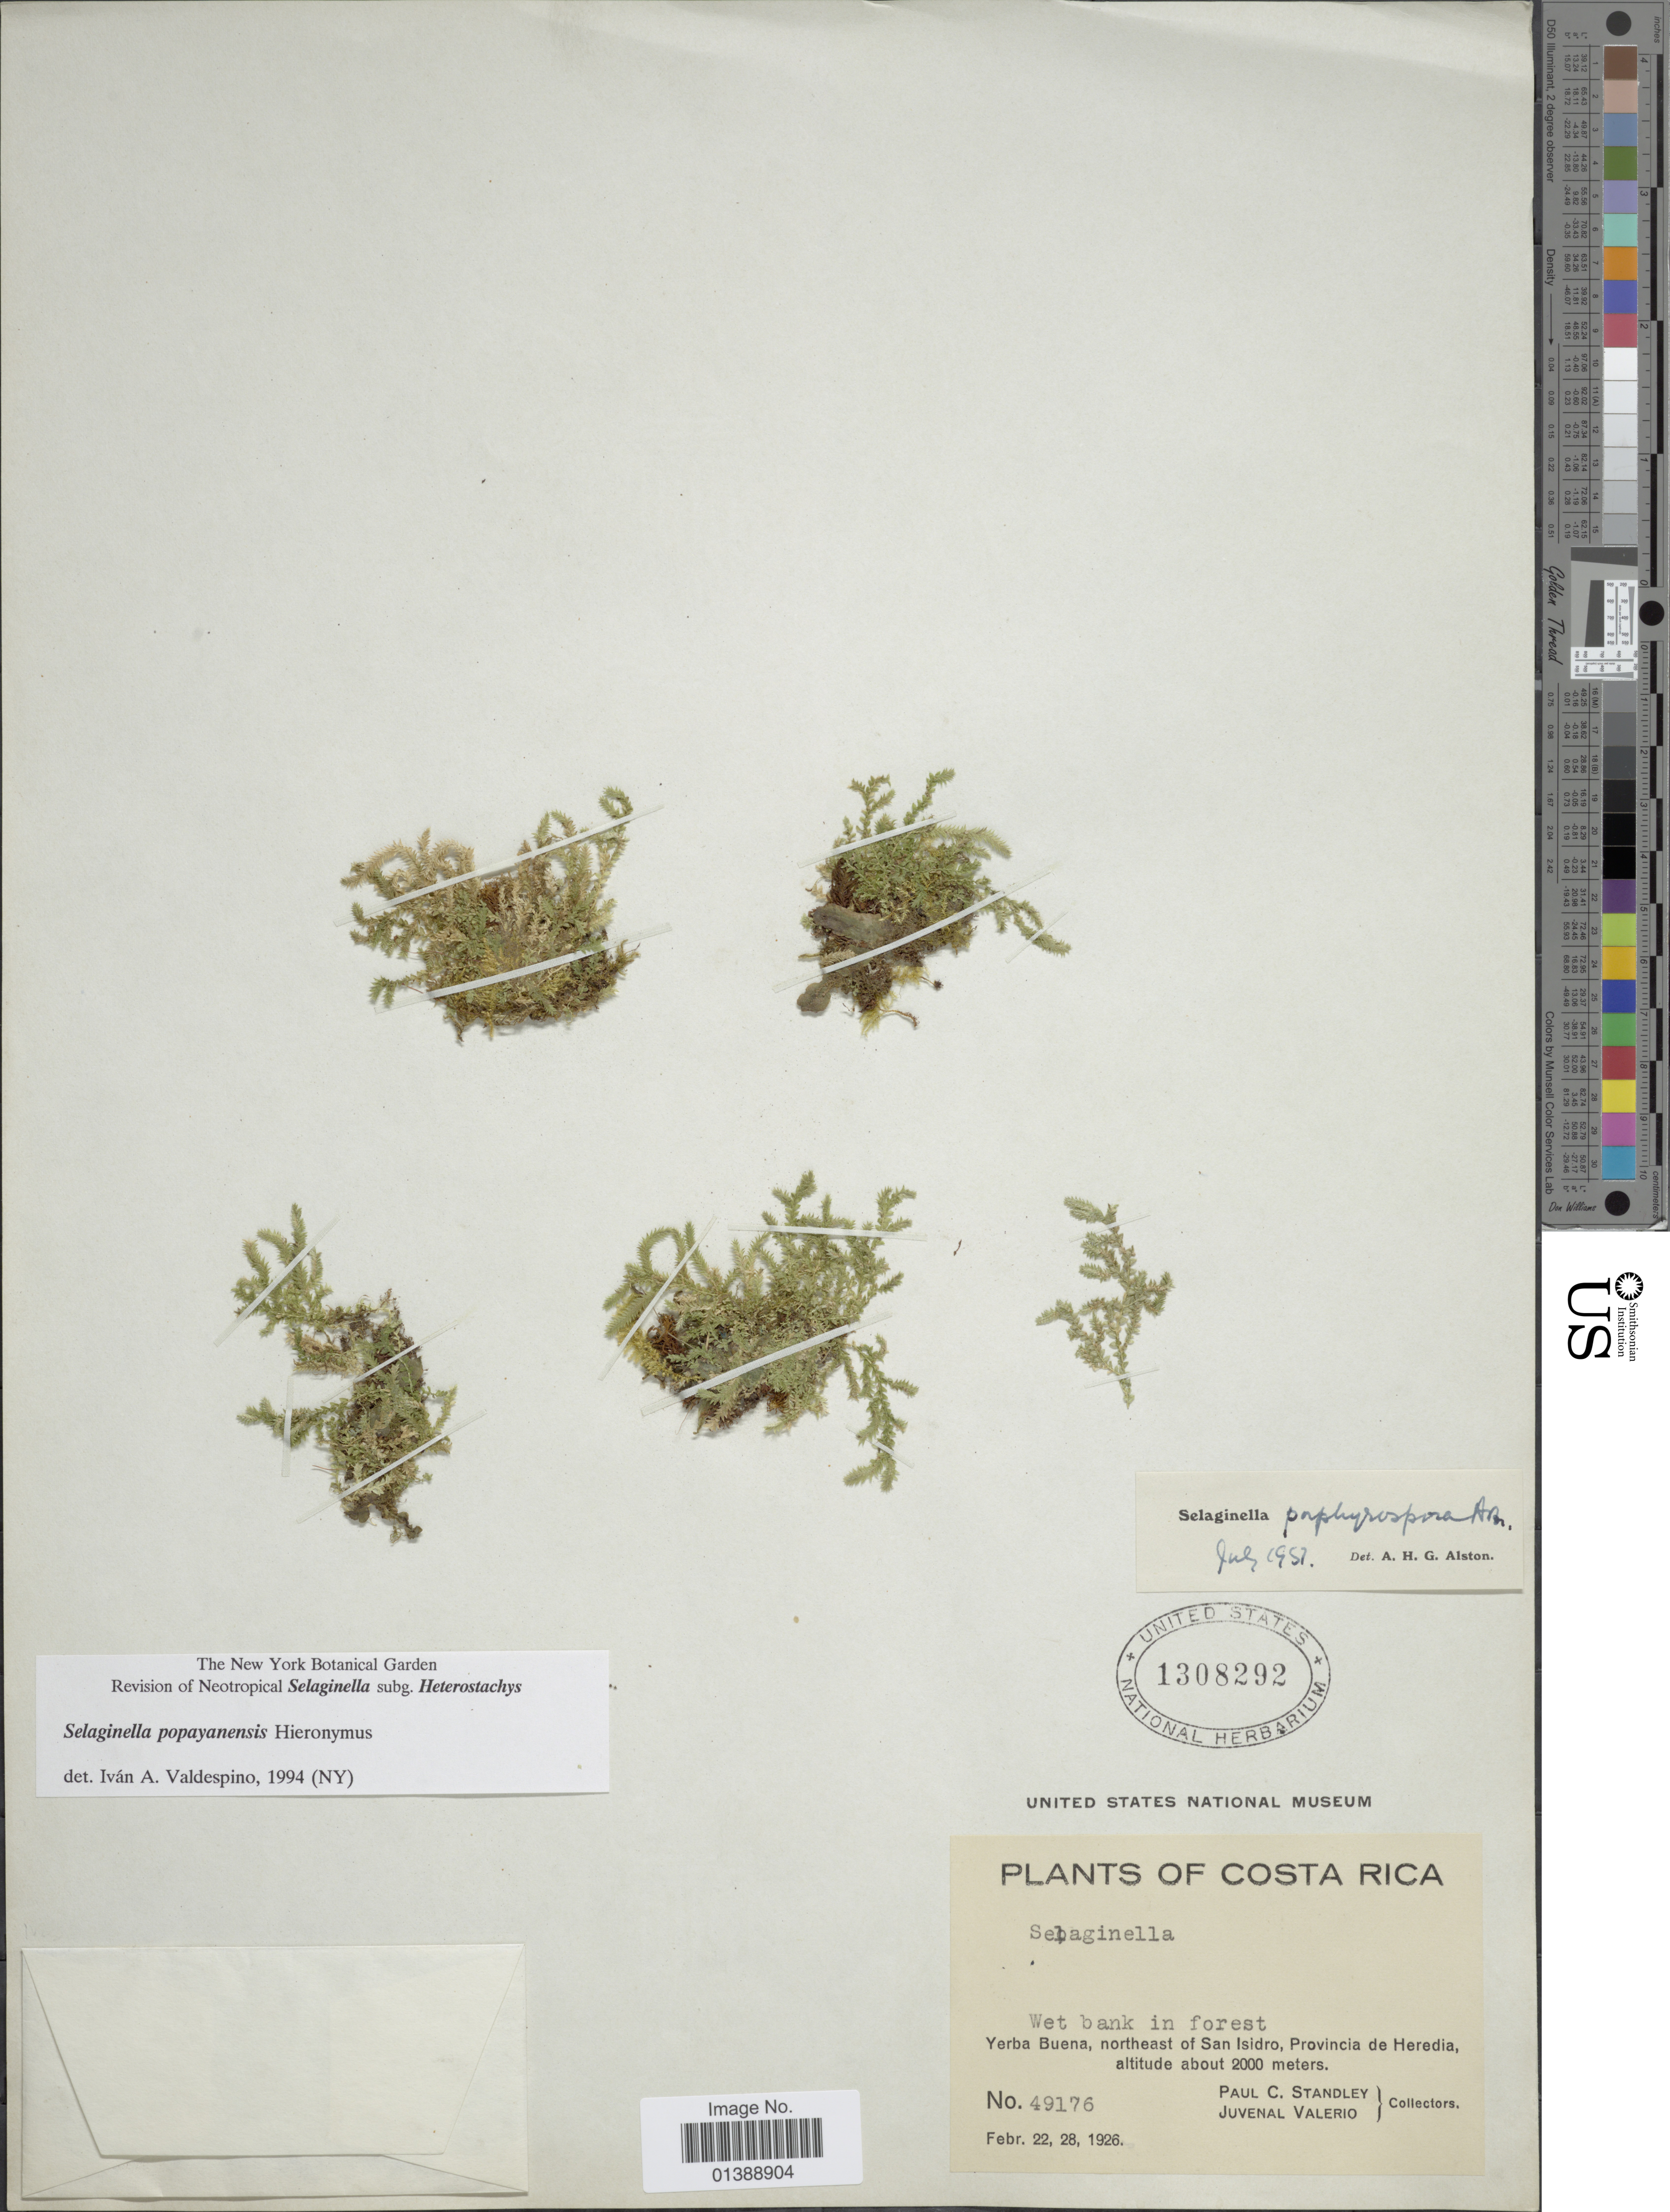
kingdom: Plantae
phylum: Tracheophyta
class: Lycopodiopsida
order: Selaginellales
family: Selaginellaceae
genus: Selaginella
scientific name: Selaginella popayanensis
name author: Hieron.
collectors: P. C. Standley & J. Valerio R.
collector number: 49176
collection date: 1926-02-22/1926-02-28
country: Costa Rica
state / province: Heredia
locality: Yeba Buena, northeast of San isidro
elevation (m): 2000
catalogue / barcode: US 1308292